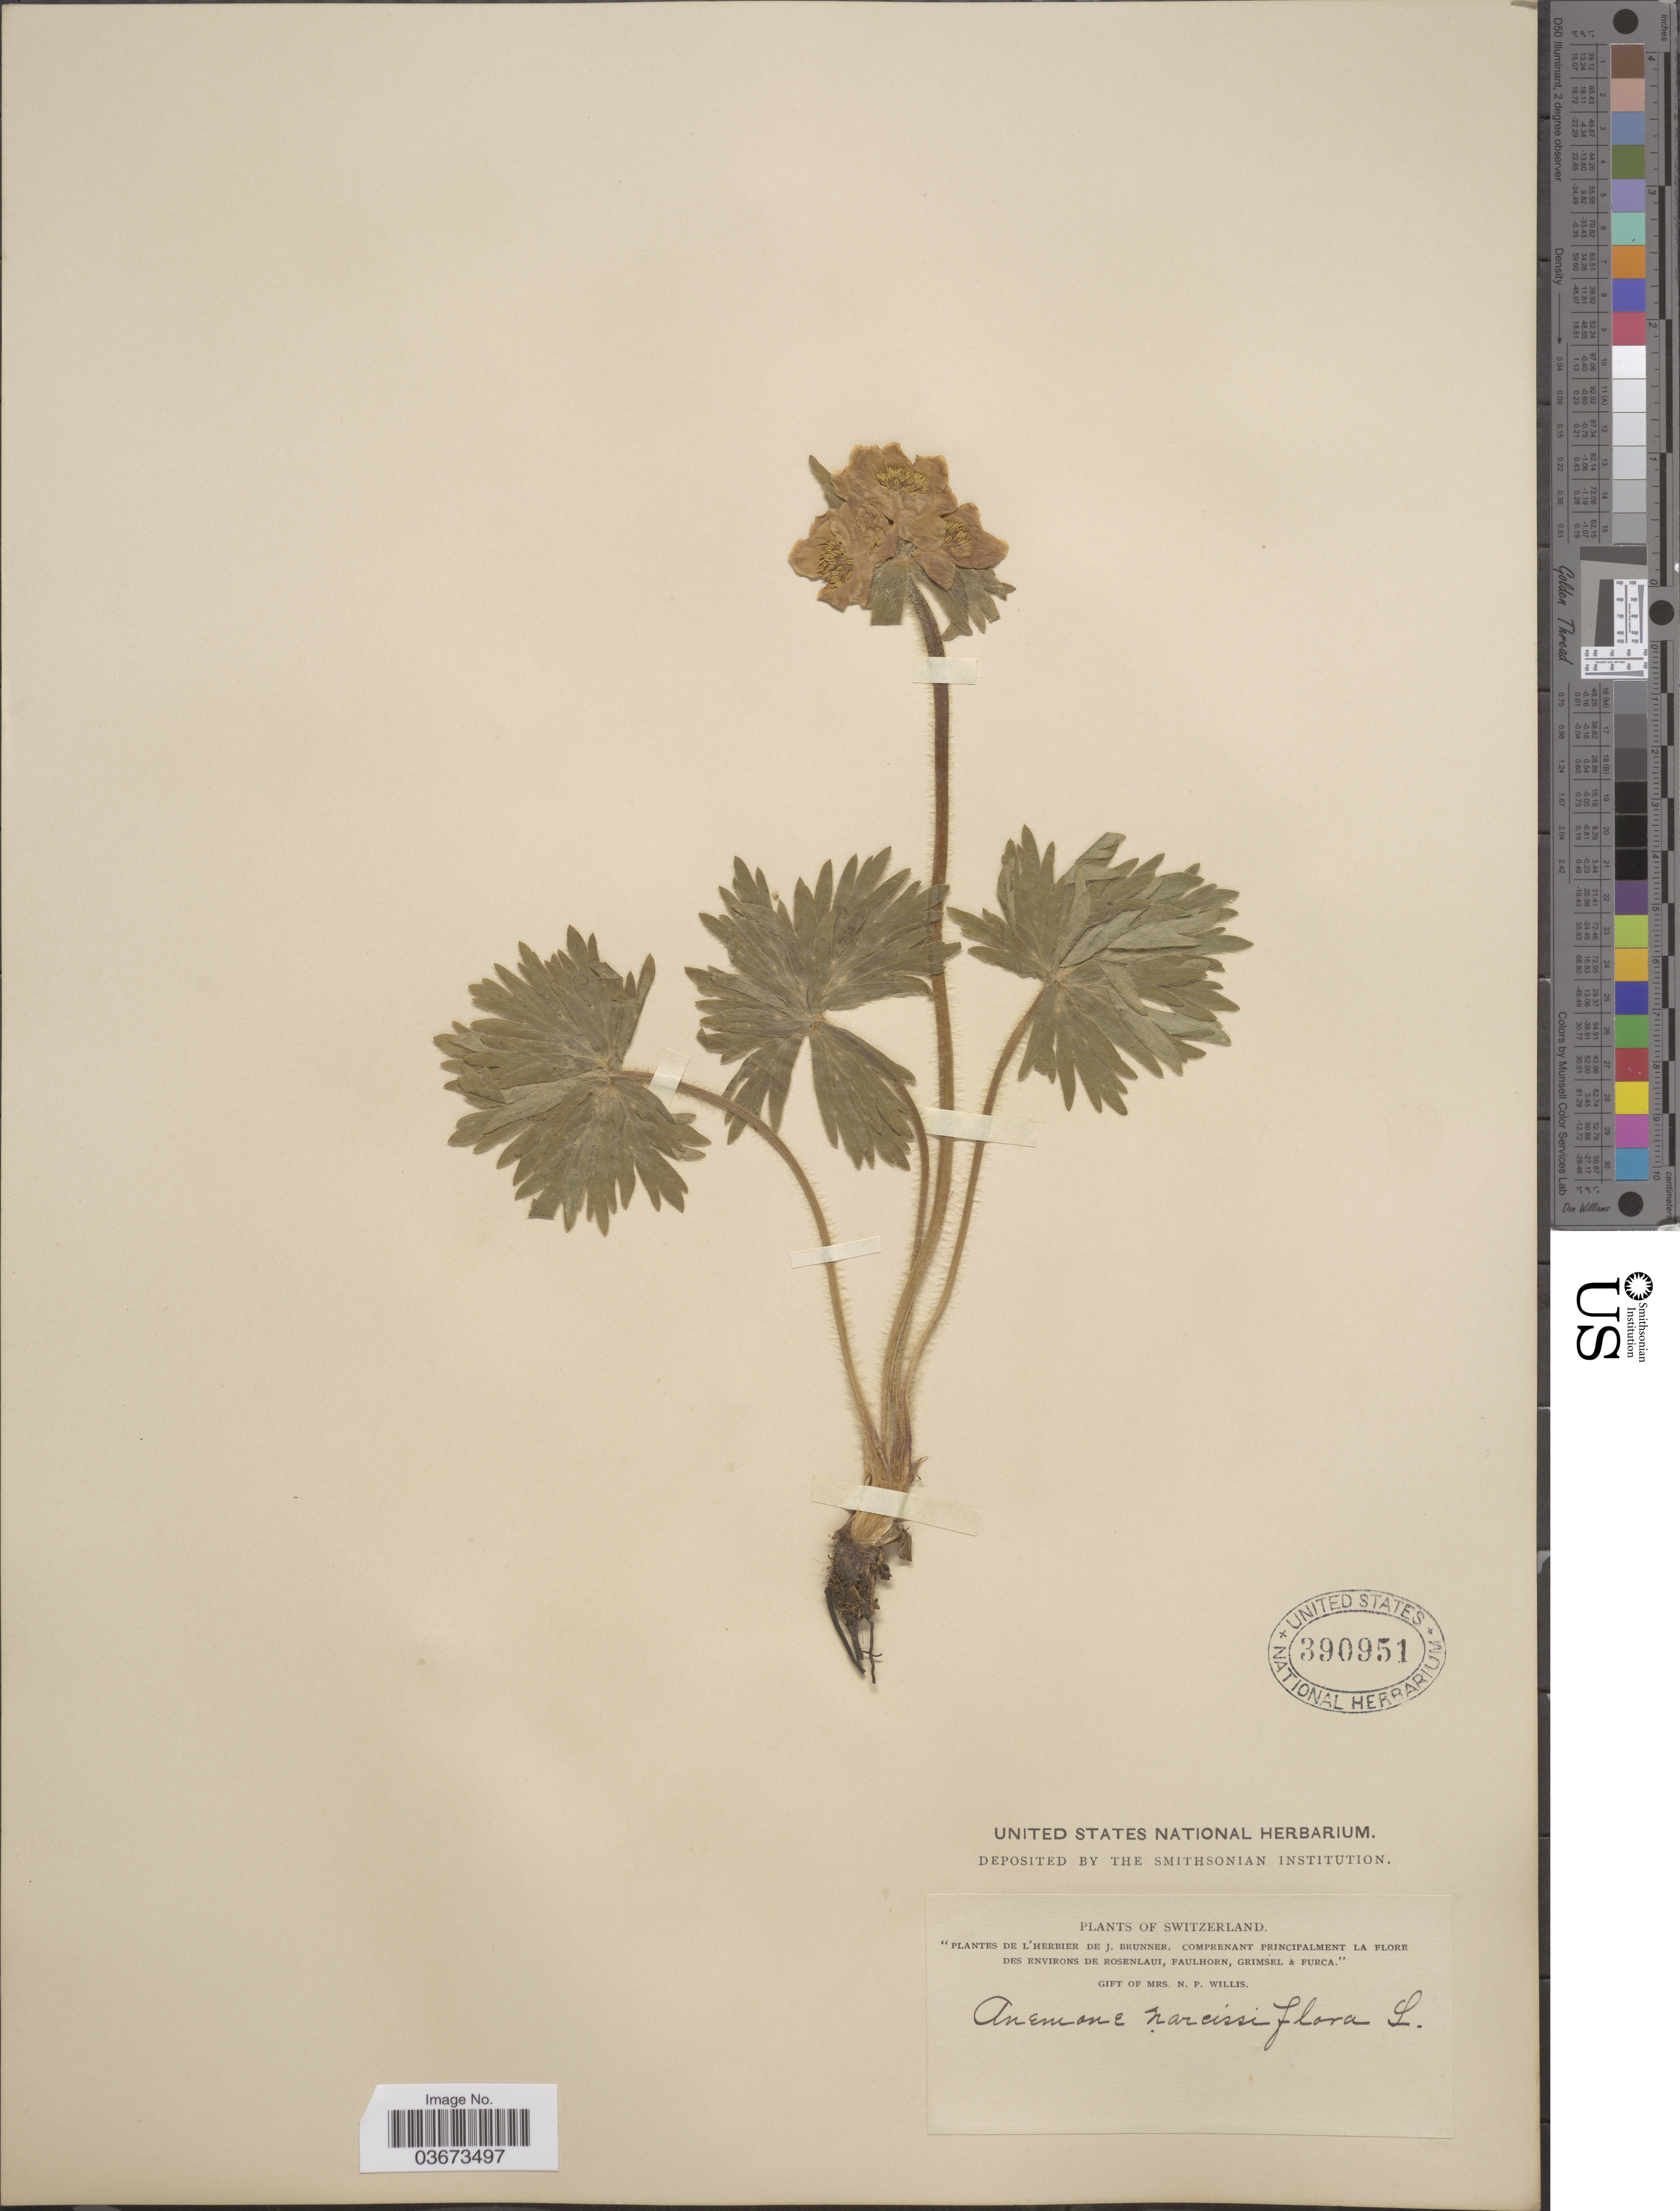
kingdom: Plantae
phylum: Tracheophyta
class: Magnoliopsida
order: Ranunculales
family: Ranunculaceae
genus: Anemone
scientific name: Anemone narcissiflora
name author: L.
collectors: ex herb. J. Brunner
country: Switzerland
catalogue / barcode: US 390951